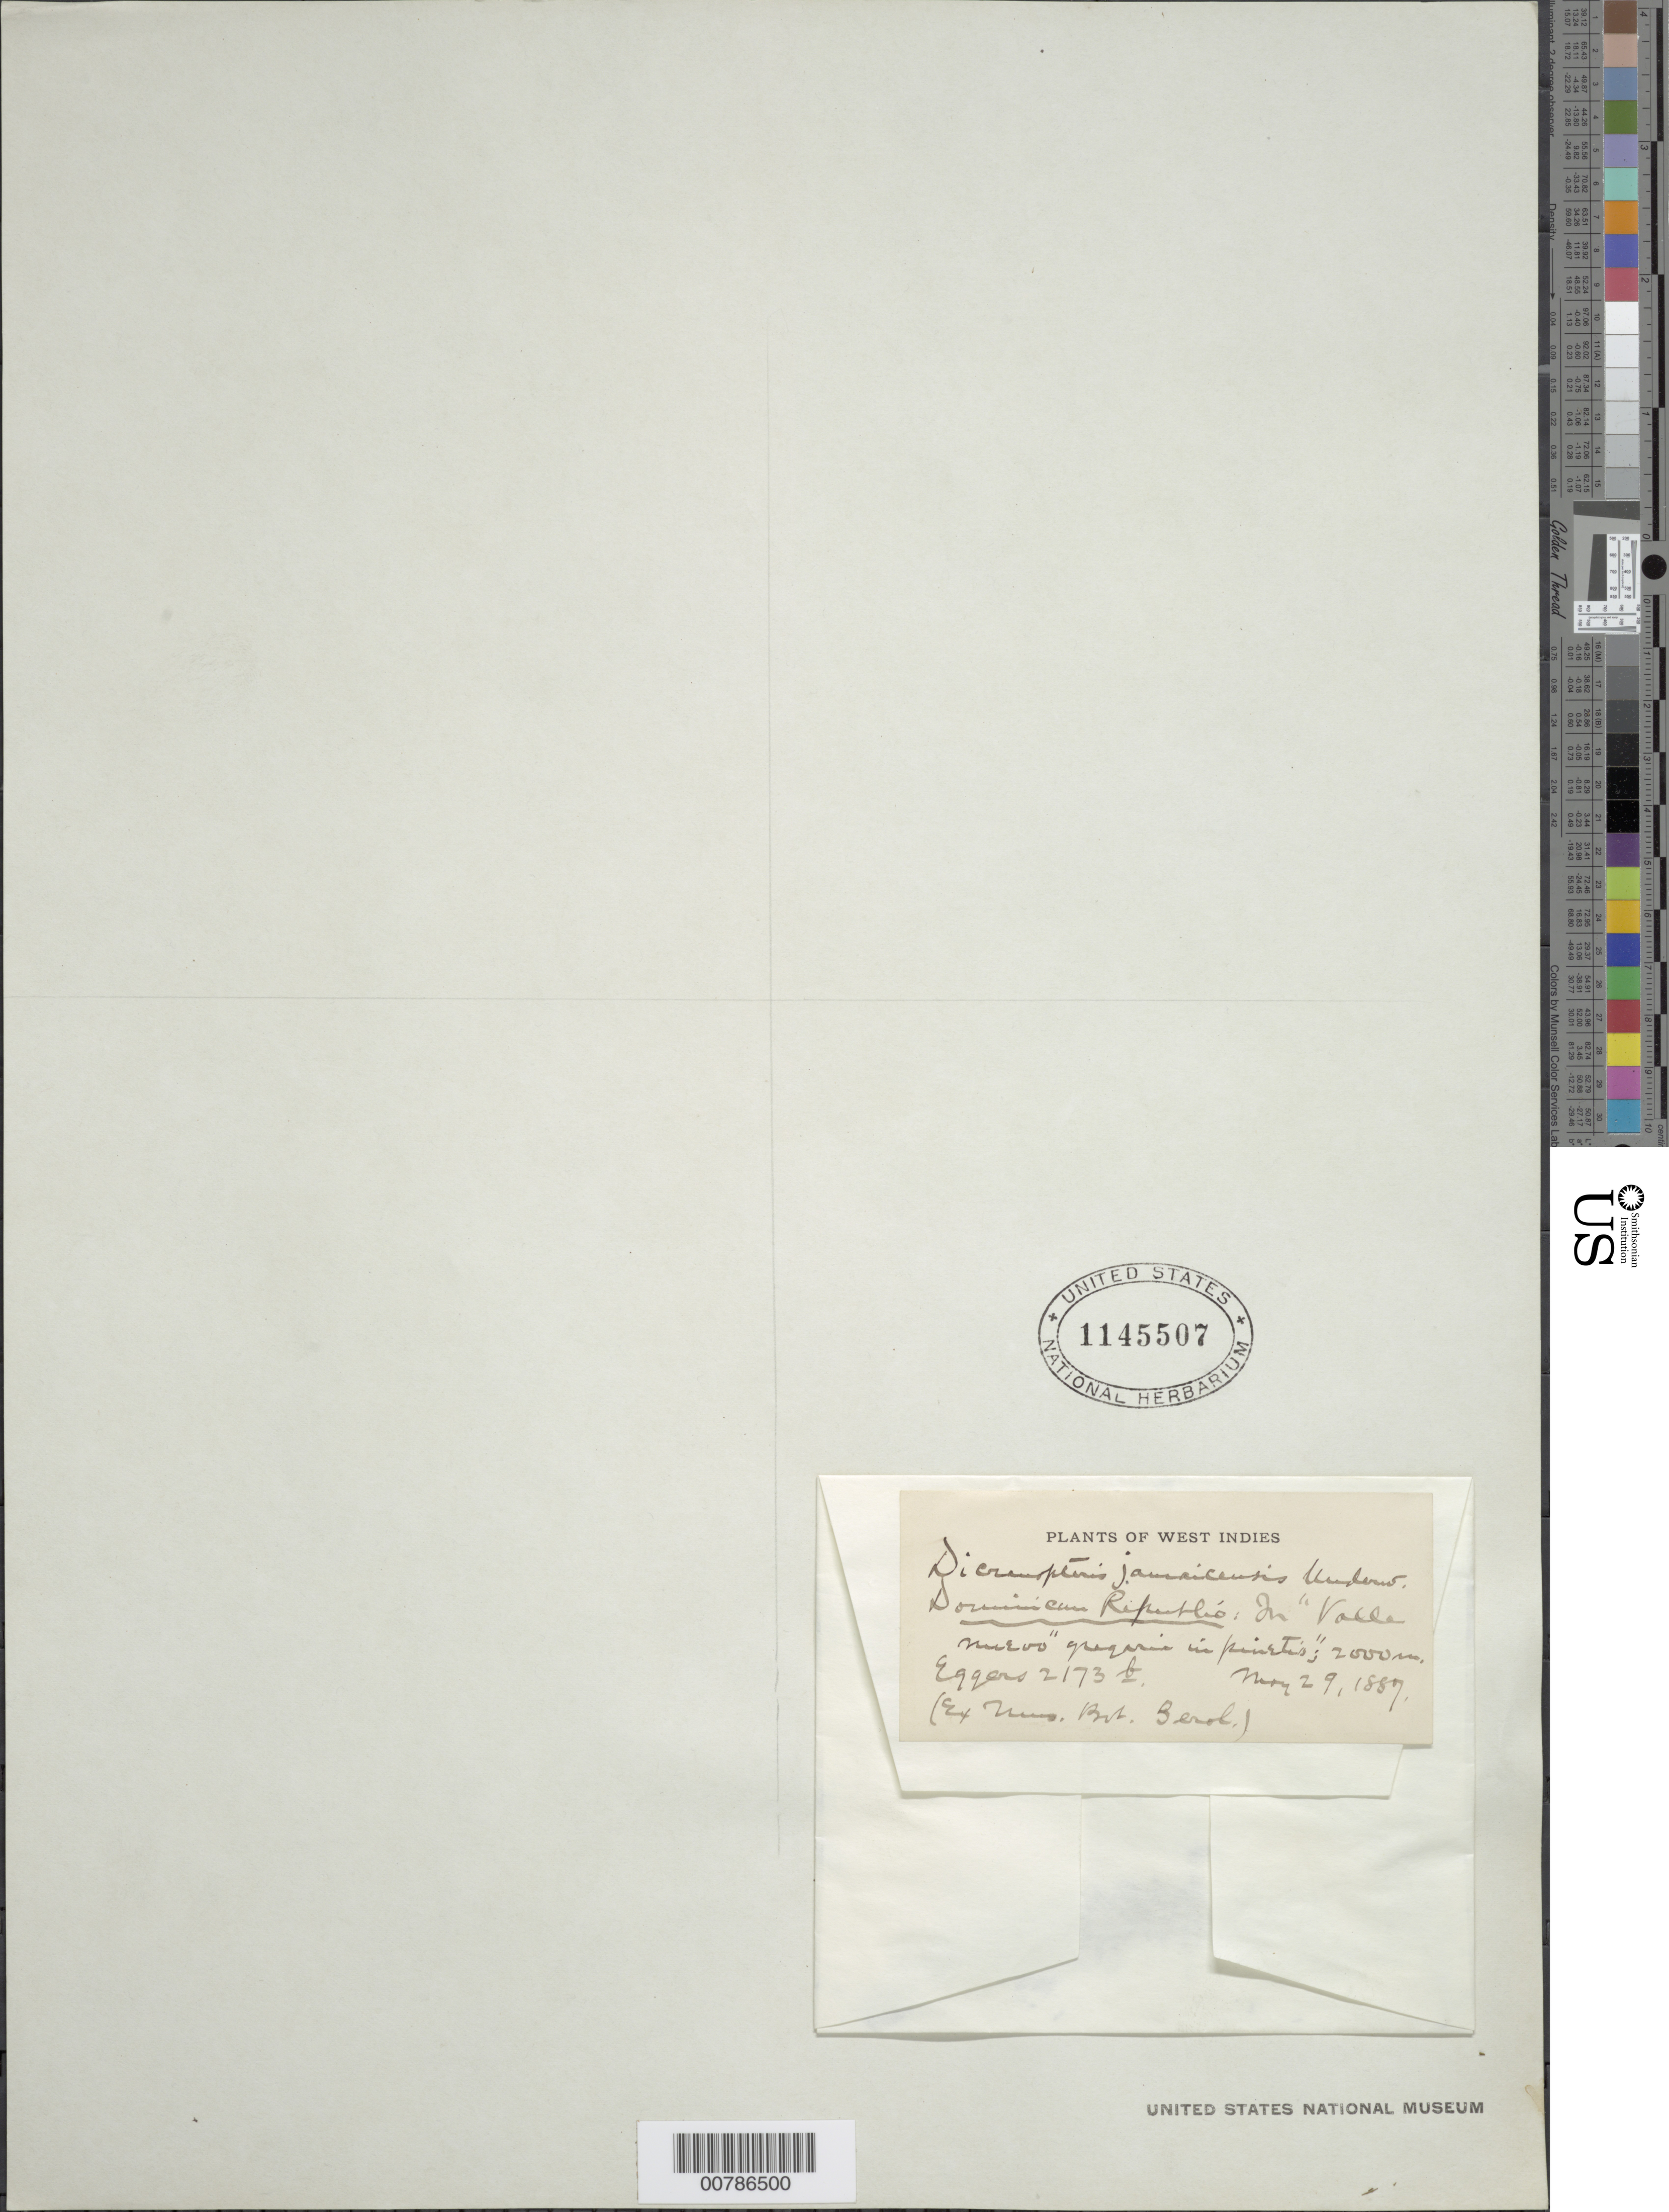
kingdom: Plantae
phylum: Tracheophyta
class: Polypodiopsida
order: Gleicheniales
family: Gleicheniaceae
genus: Sticherus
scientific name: Sticherus jamaicensis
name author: (Underw.) Nakai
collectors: H. F. A. von Eggers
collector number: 2173b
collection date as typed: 29 May 1887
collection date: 1887-05-29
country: Dominican Republic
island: Hispaniola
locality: Valle Nuevo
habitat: Gregarious in pinetus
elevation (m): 2000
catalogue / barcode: US 1145507